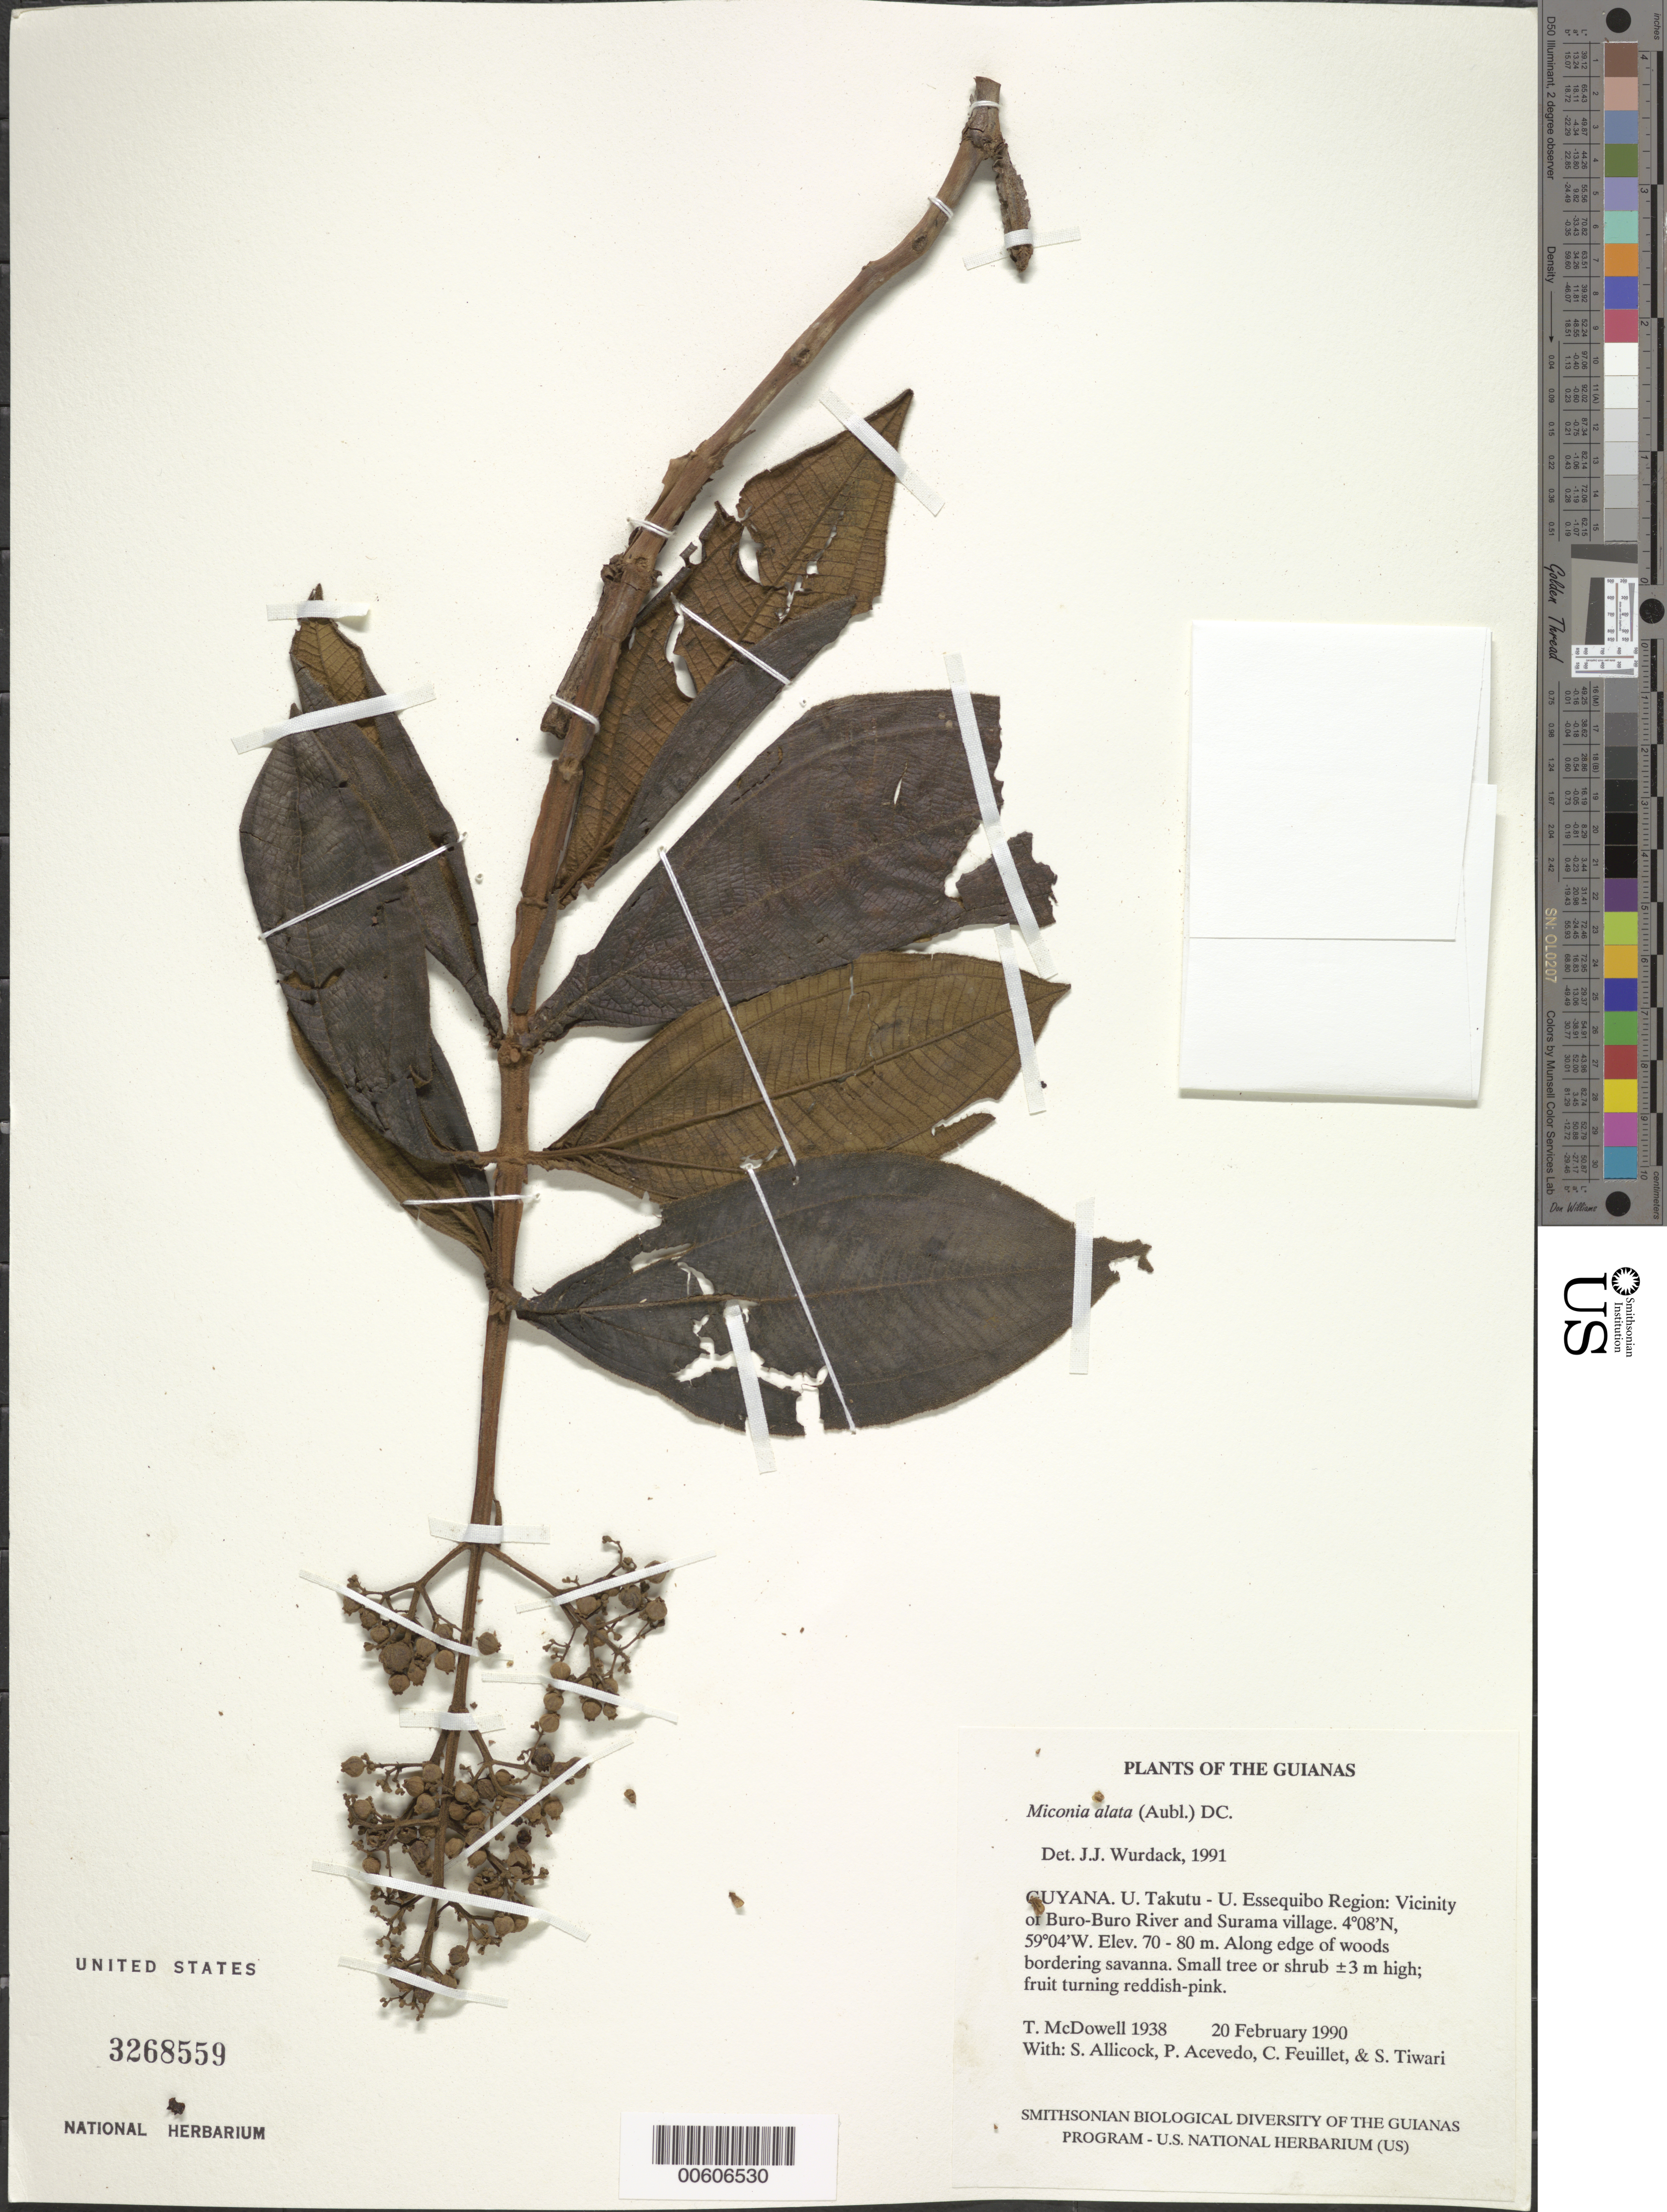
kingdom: Plantae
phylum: Tracheophyta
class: Magnoliopsida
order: Myrtales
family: Melastomataceae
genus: Miconia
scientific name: Miconia alata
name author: (Aubl.) DC.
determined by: Wurdack, John J., (US), US (UNITED STATES)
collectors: T. McDowell, S. Allicock, P. Acevedo-Rodr., C. Feuillet & S. Tiwari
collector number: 1938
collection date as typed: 20 February 1990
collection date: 1990-02-20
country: Guyana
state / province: U. Takutu-U. Essequibo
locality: Vicinity of Buro-Buro River and Surama Village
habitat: Along edge of woods bordering savanna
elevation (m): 70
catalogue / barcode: US 3268559